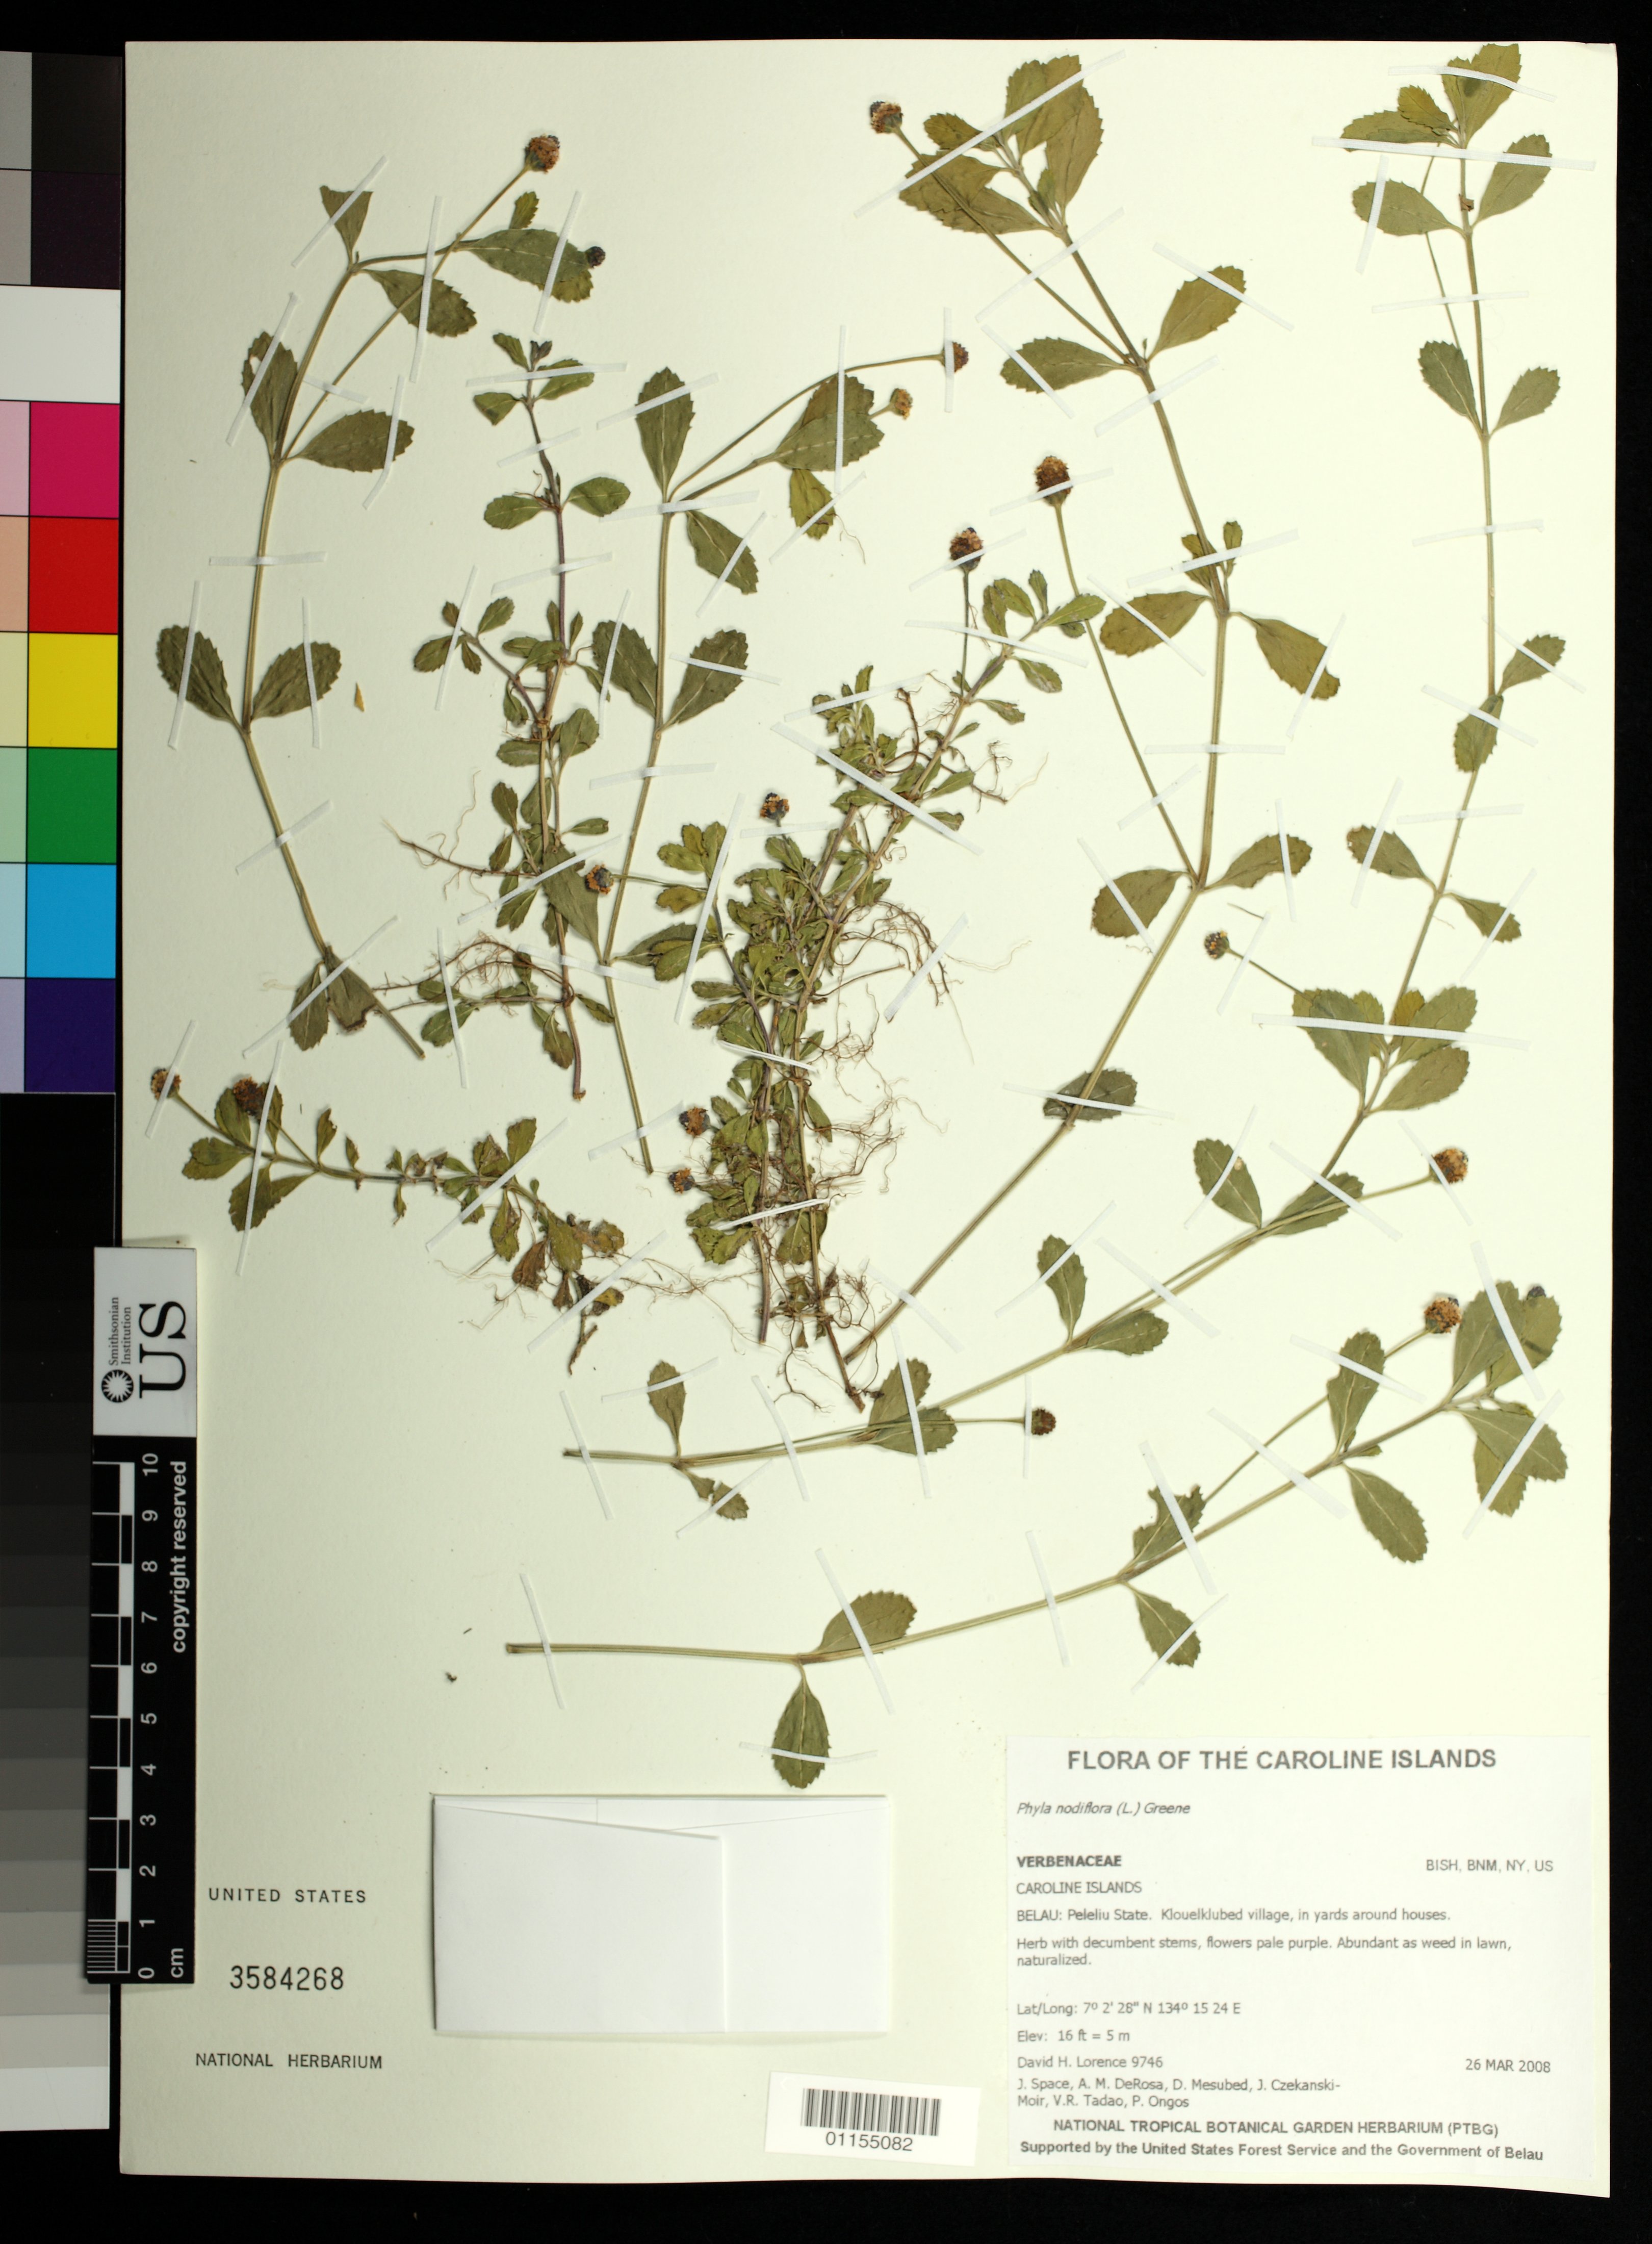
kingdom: Plantae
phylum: Tracheophyta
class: Magnoliopsida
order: Lamiales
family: Verbenaceae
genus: Phyla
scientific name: Phyla nodiflora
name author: (L.) Greene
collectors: D. Lorence, J. Space, A. DeRosa, D. Mesubed, J. Czekanski-Moir, V. Tadao & P. Ongos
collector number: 9746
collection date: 2008-03-26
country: Palau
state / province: Peleliu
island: Beliliou [Peleliu]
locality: Kloeulklubed Village.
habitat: in yards around houses.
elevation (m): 5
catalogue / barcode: US 3584268